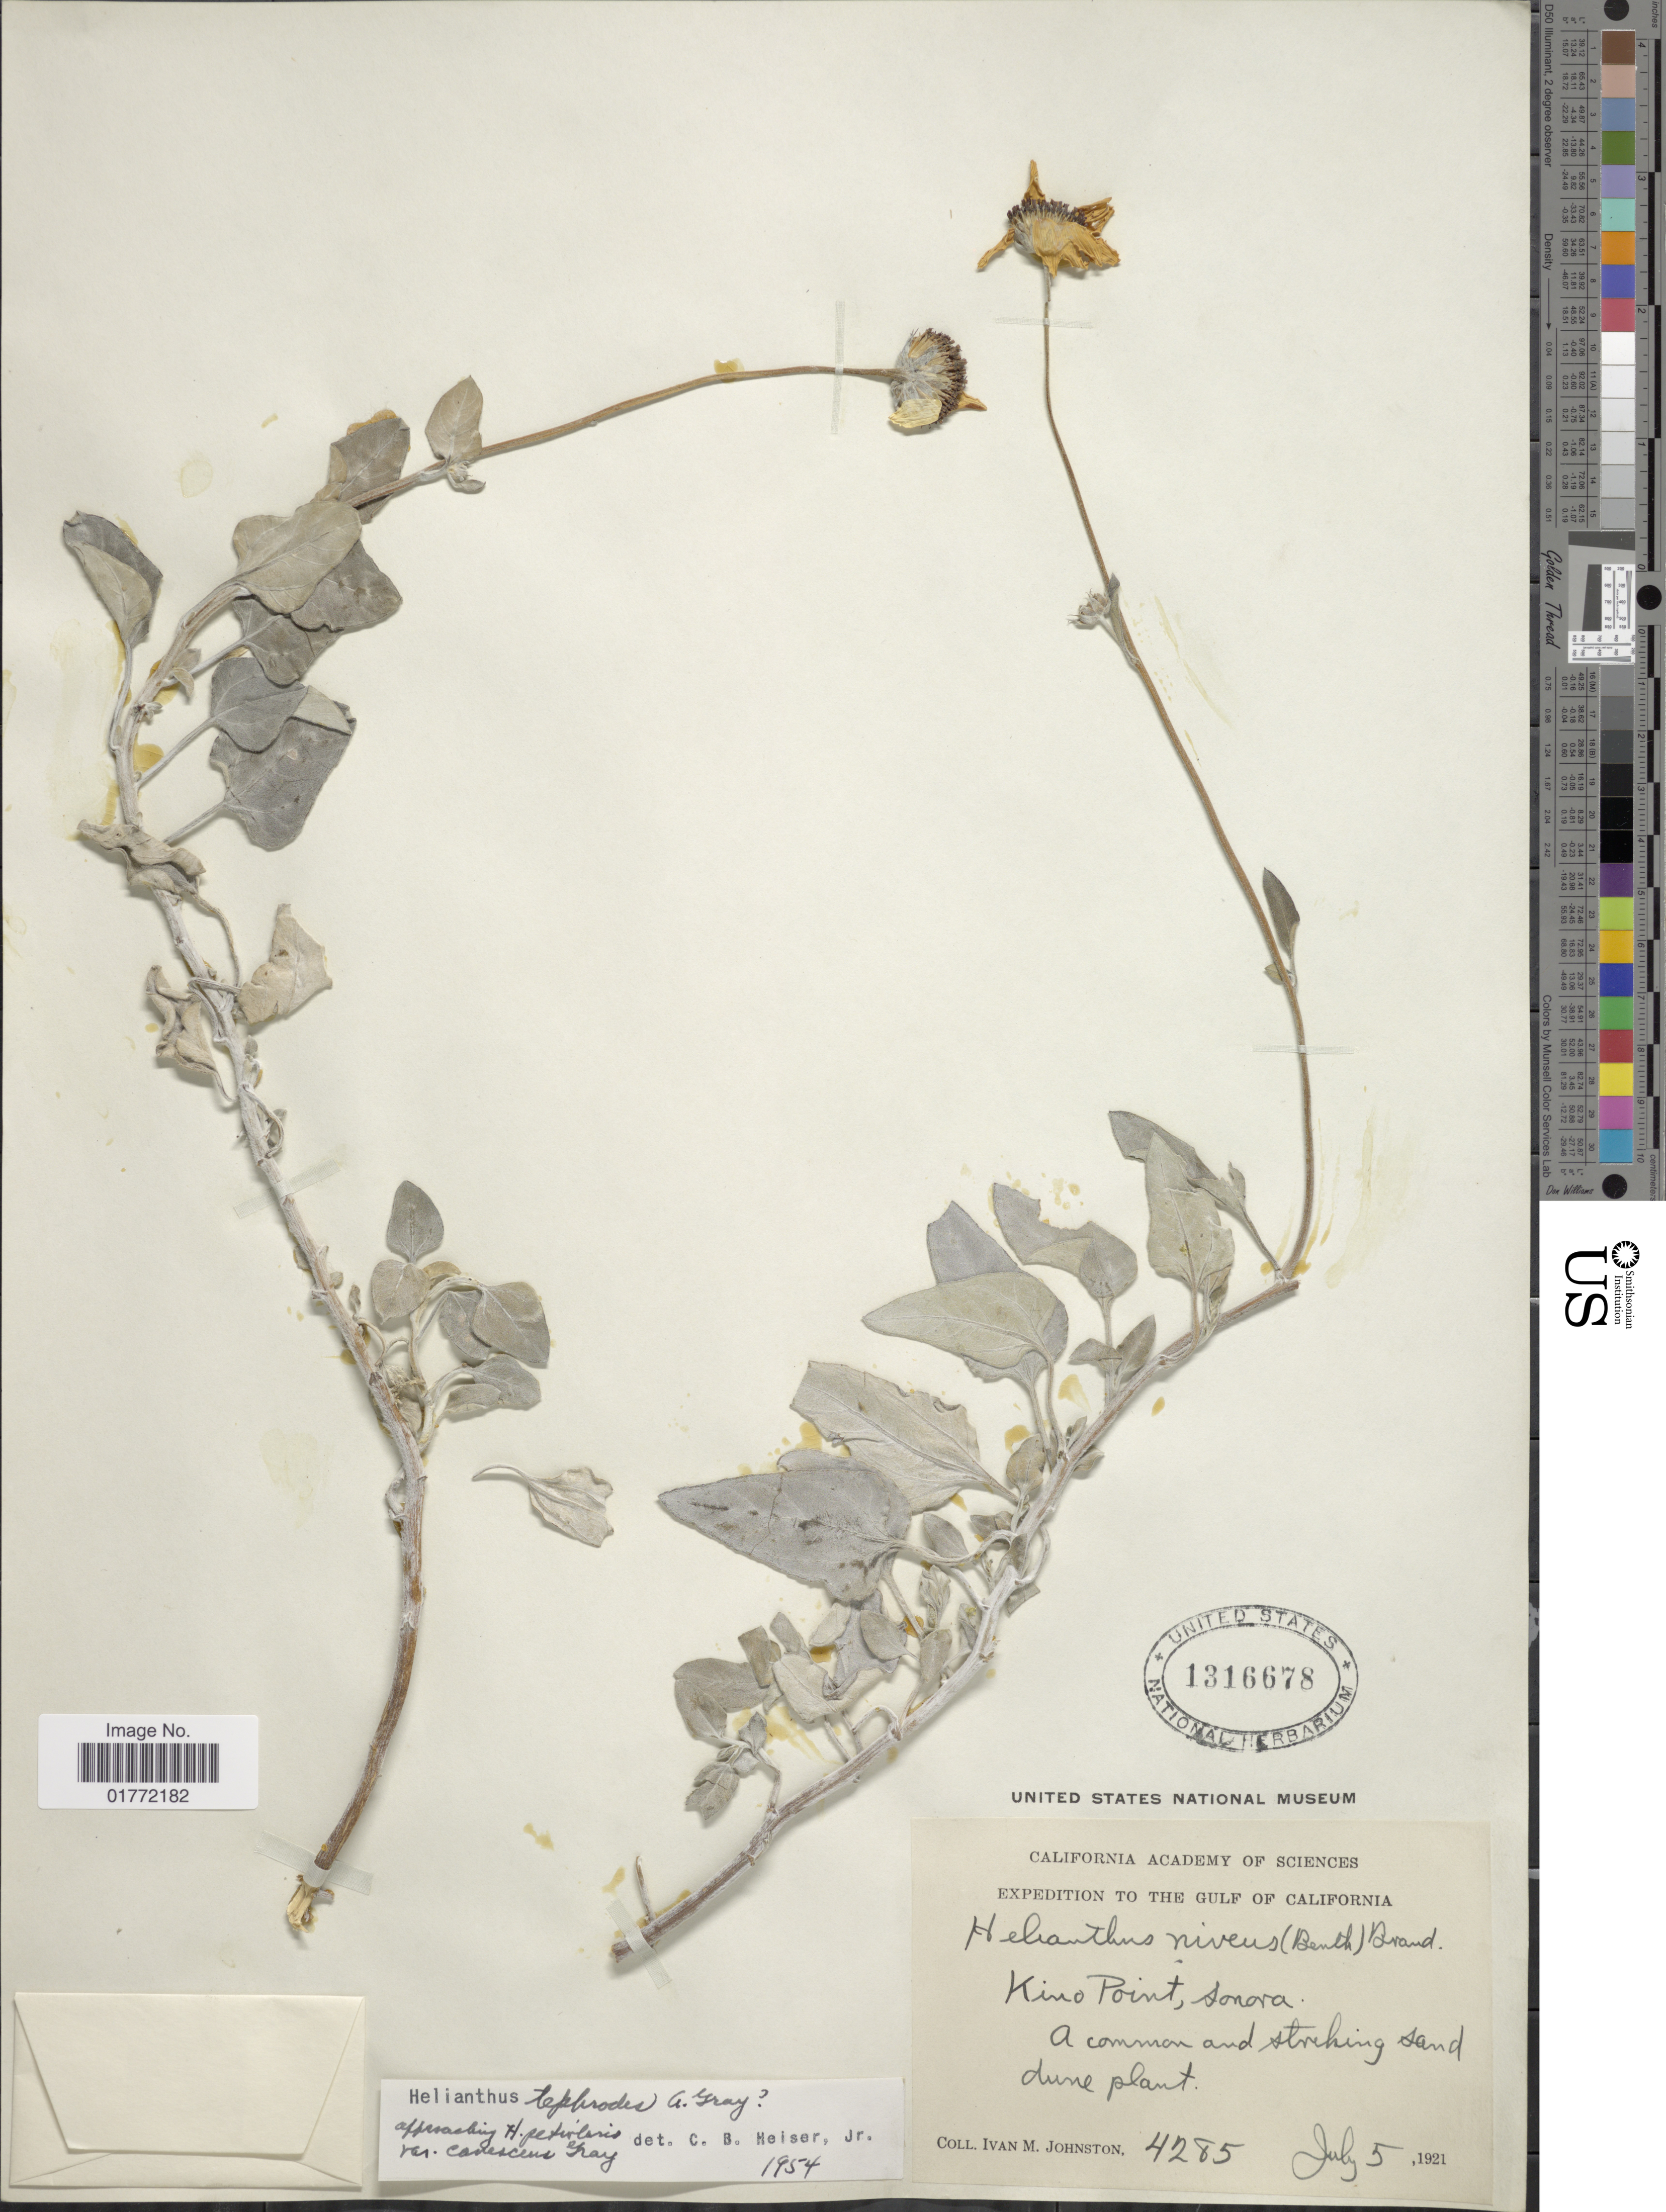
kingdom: Plantae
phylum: Tracheophyta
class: Magnoliopsida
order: Asterales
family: Asteraceae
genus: Helianthus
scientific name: Helianthus tephrodes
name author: A. Gray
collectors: I.M. Johnston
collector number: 4285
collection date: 1921-07-05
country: Mexico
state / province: Sonora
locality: Gulf of California, Kino Point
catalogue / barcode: US 1316678